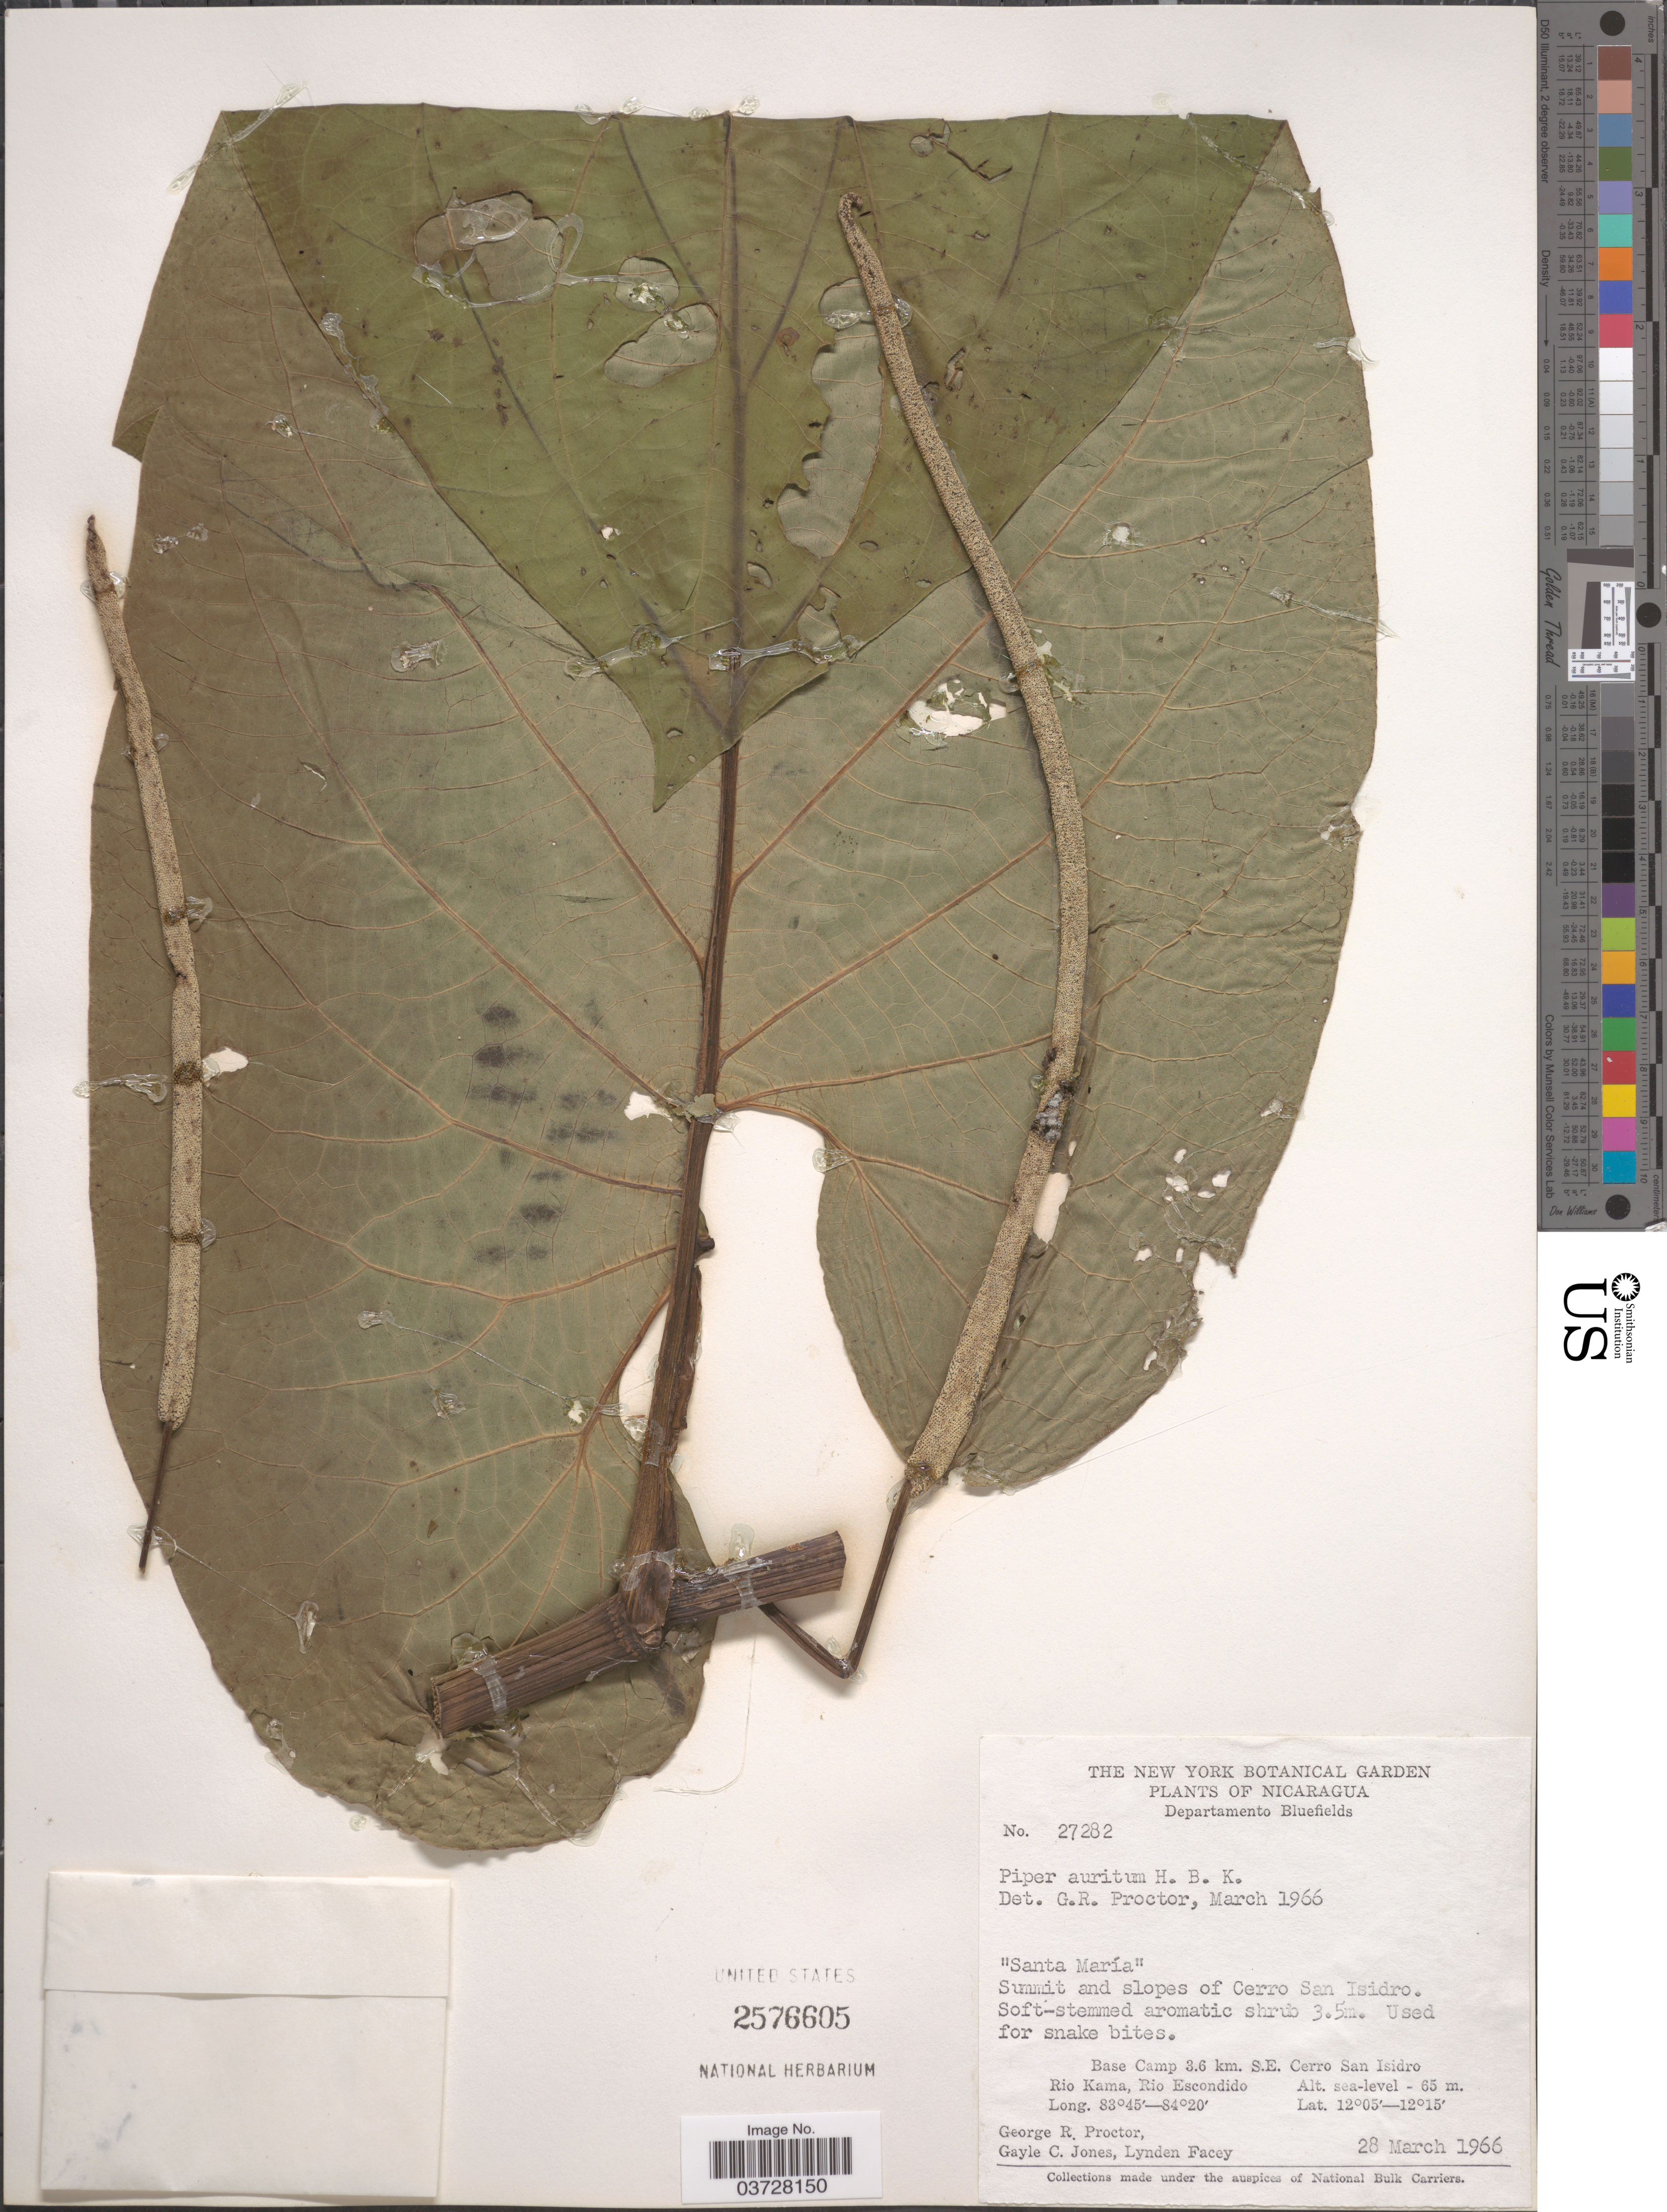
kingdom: Plantae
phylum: Tracheophyta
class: Magnoliopsida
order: Piperales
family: Piperaceae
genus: Piper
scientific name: Piper auritum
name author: Kunth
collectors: G. R. Proctor, G. C. Jones & L. Facey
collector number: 27282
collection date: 1966-03-28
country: Nicaragua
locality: Departamento Bluefields. Summit and slopes of Cerro San Isidro. Base Camp 3.6 km. S.E. Cerro San Isidro. Rio Kama, Rio Escondido.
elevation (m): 0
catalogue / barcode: US 2576605